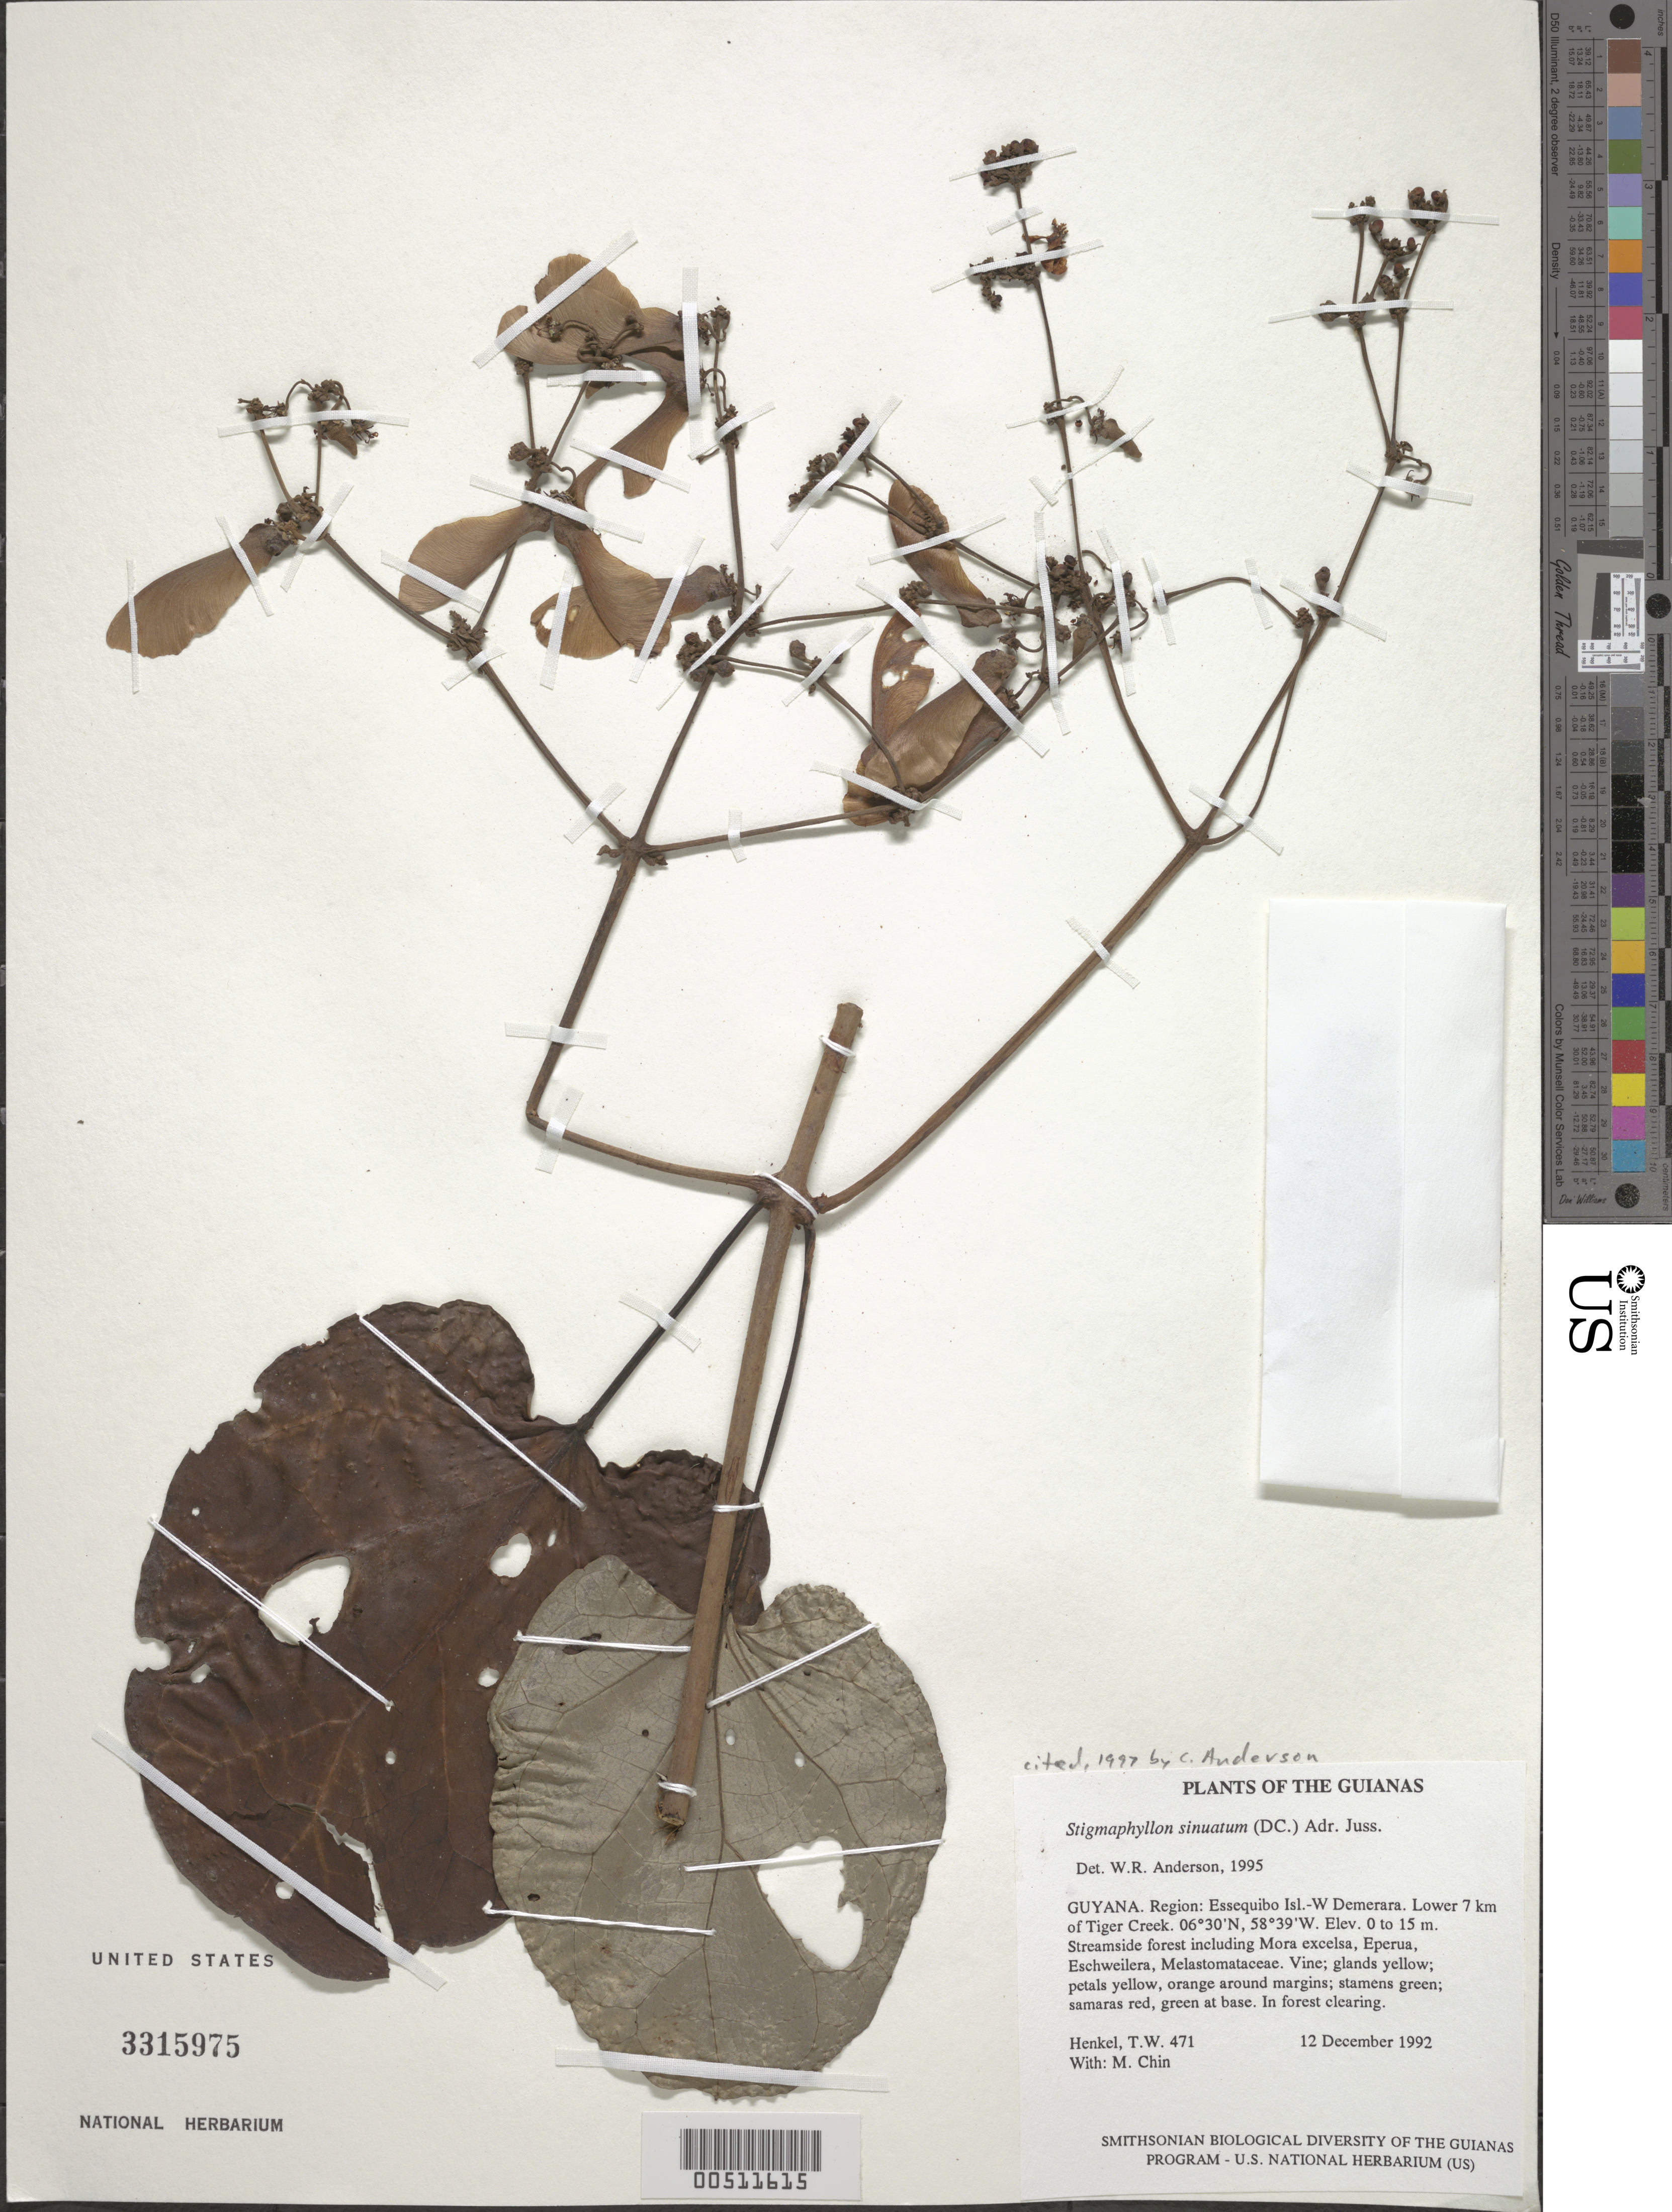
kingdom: Plantae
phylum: Tracheophyta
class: Magnoliopsida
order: Malpighiales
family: Malpighiaceae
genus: Stigmaphyllon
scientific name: Stigmaphyllon sinuatum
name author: (DC.) A. Juss.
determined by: Anderson, W. R., (MICH), University of Michigan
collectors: T. Henkel & M. Chin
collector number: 471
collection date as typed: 12 December 1992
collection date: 1992-12-12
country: Guyana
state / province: Essequibo Isl-W. Demerara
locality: Lower 7 km of Tiger Creek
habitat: Streamside forest including Mora excelsa, Eperua, Eschweilera, Melastomataceae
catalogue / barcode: US 3315975